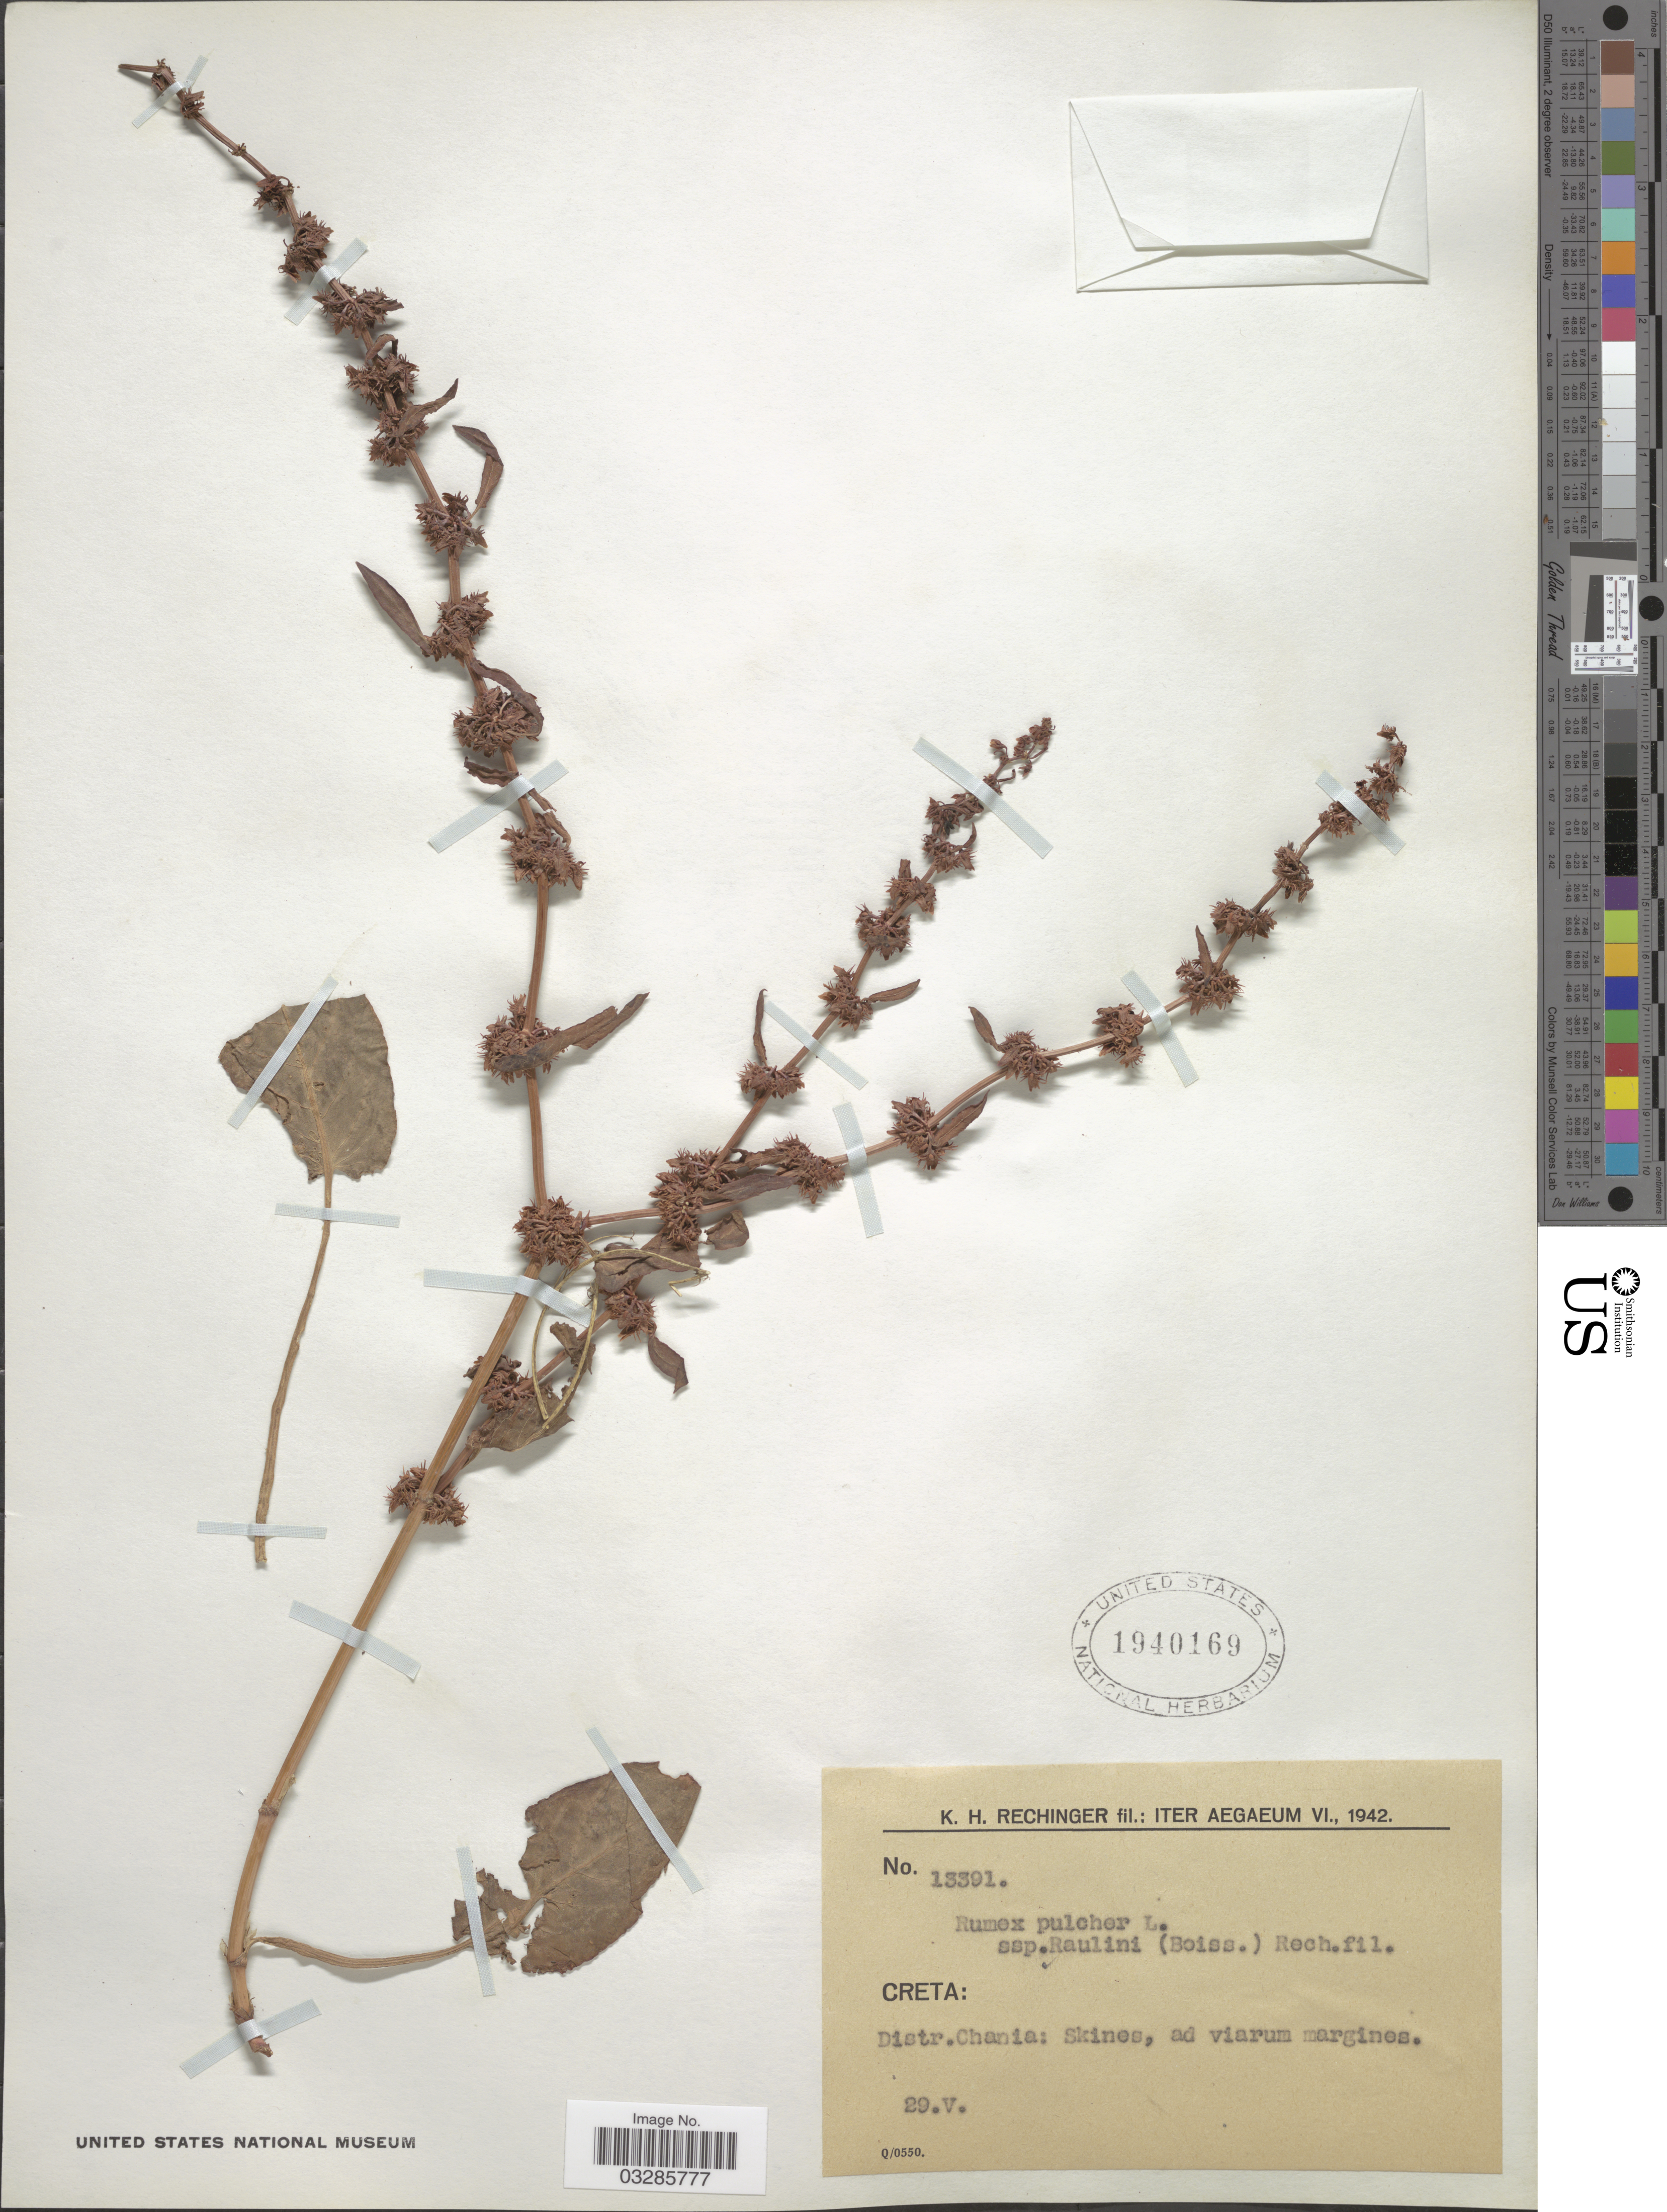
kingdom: Plantae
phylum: Tracheophyta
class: Magnoliopsida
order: Caryophyllales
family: Polygonaceae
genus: Rumex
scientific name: Rumex pulcher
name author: L.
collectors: K. H. Rechinger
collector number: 13391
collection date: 1942-05-29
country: Greece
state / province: Crete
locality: Iter Aegaeum, Creta: Distr. Chania: Skines.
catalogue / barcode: US 1940169